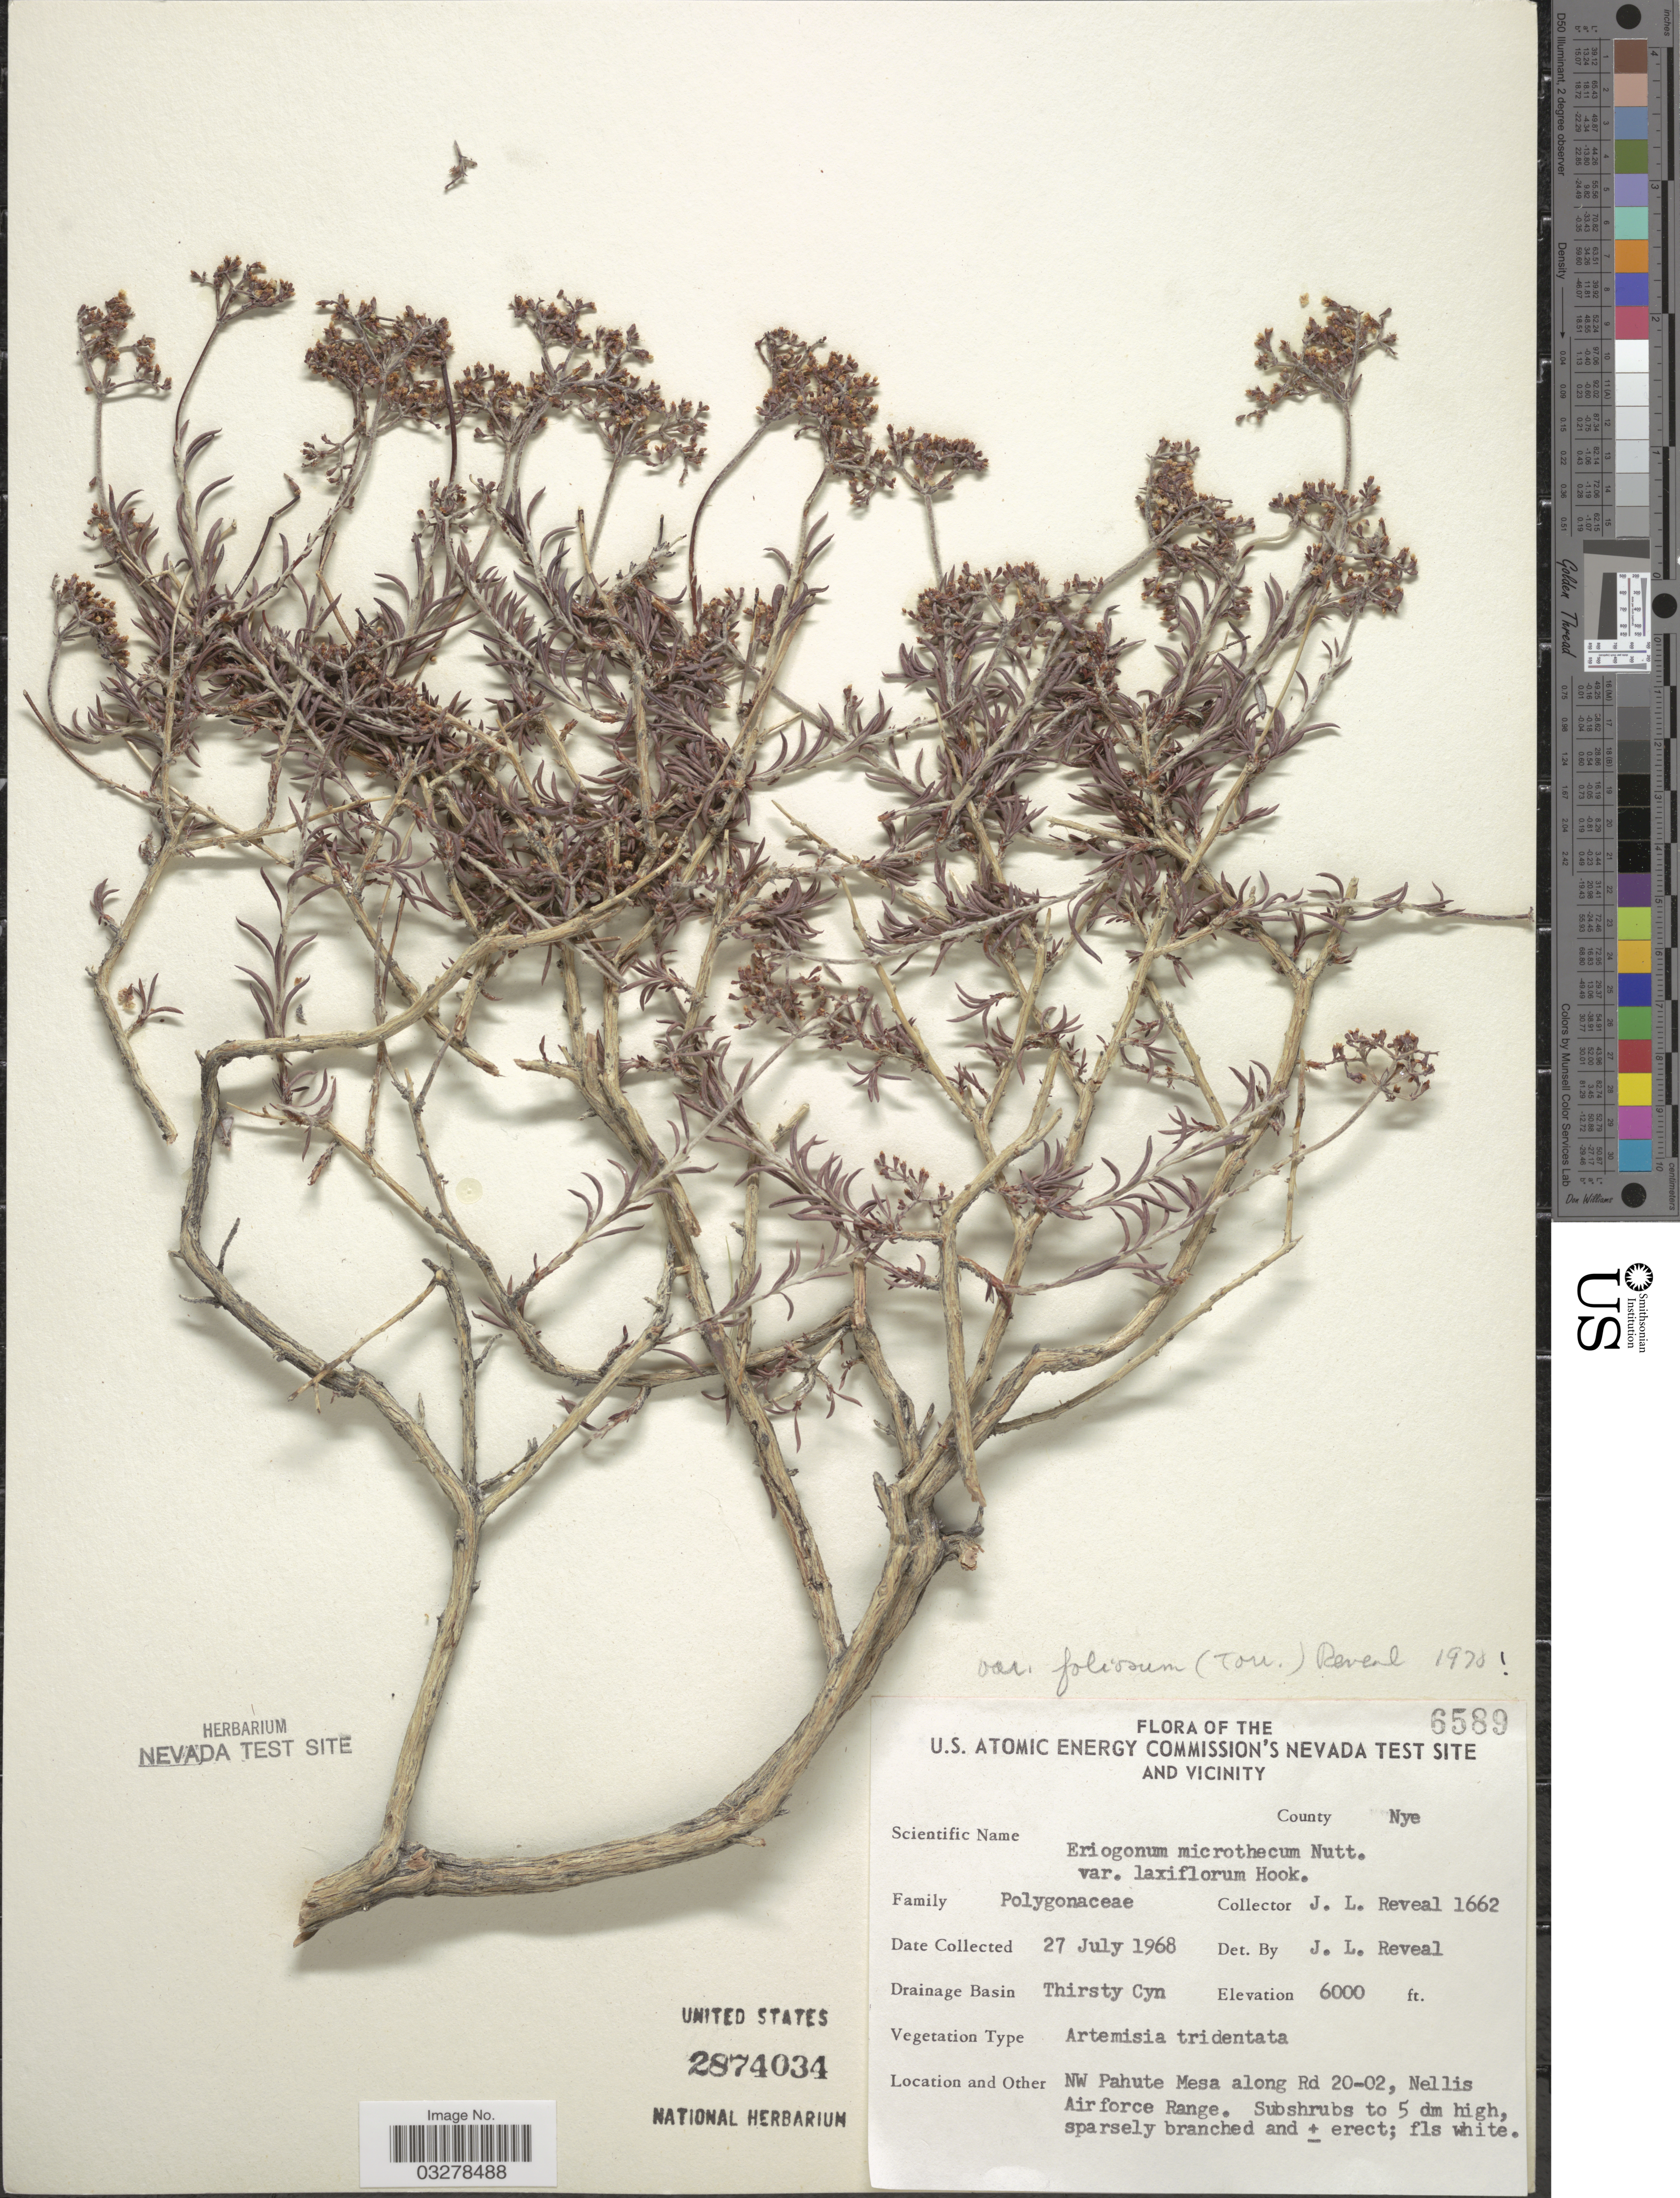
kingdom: Plantae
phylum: Tracheophyta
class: Magnoliopsida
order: Caryophyllales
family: Polygonaceae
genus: Eriogonum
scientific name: Eriogonum microtheca var. foliosum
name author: (Torr. & A. Gray) Reveal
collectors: J. L. Reveal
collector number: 1662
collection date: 1968-07-27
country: United States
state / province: Nevada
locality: U.S. Atomic Energy Commission's Nevada Test Site and Vicinity. County Nye. Drainage Basin Thirsty Cyn. NW Pahute Mesa along Rd 20-02, Nellis Airforce Range.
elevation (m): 1829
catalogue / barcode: US 2874034